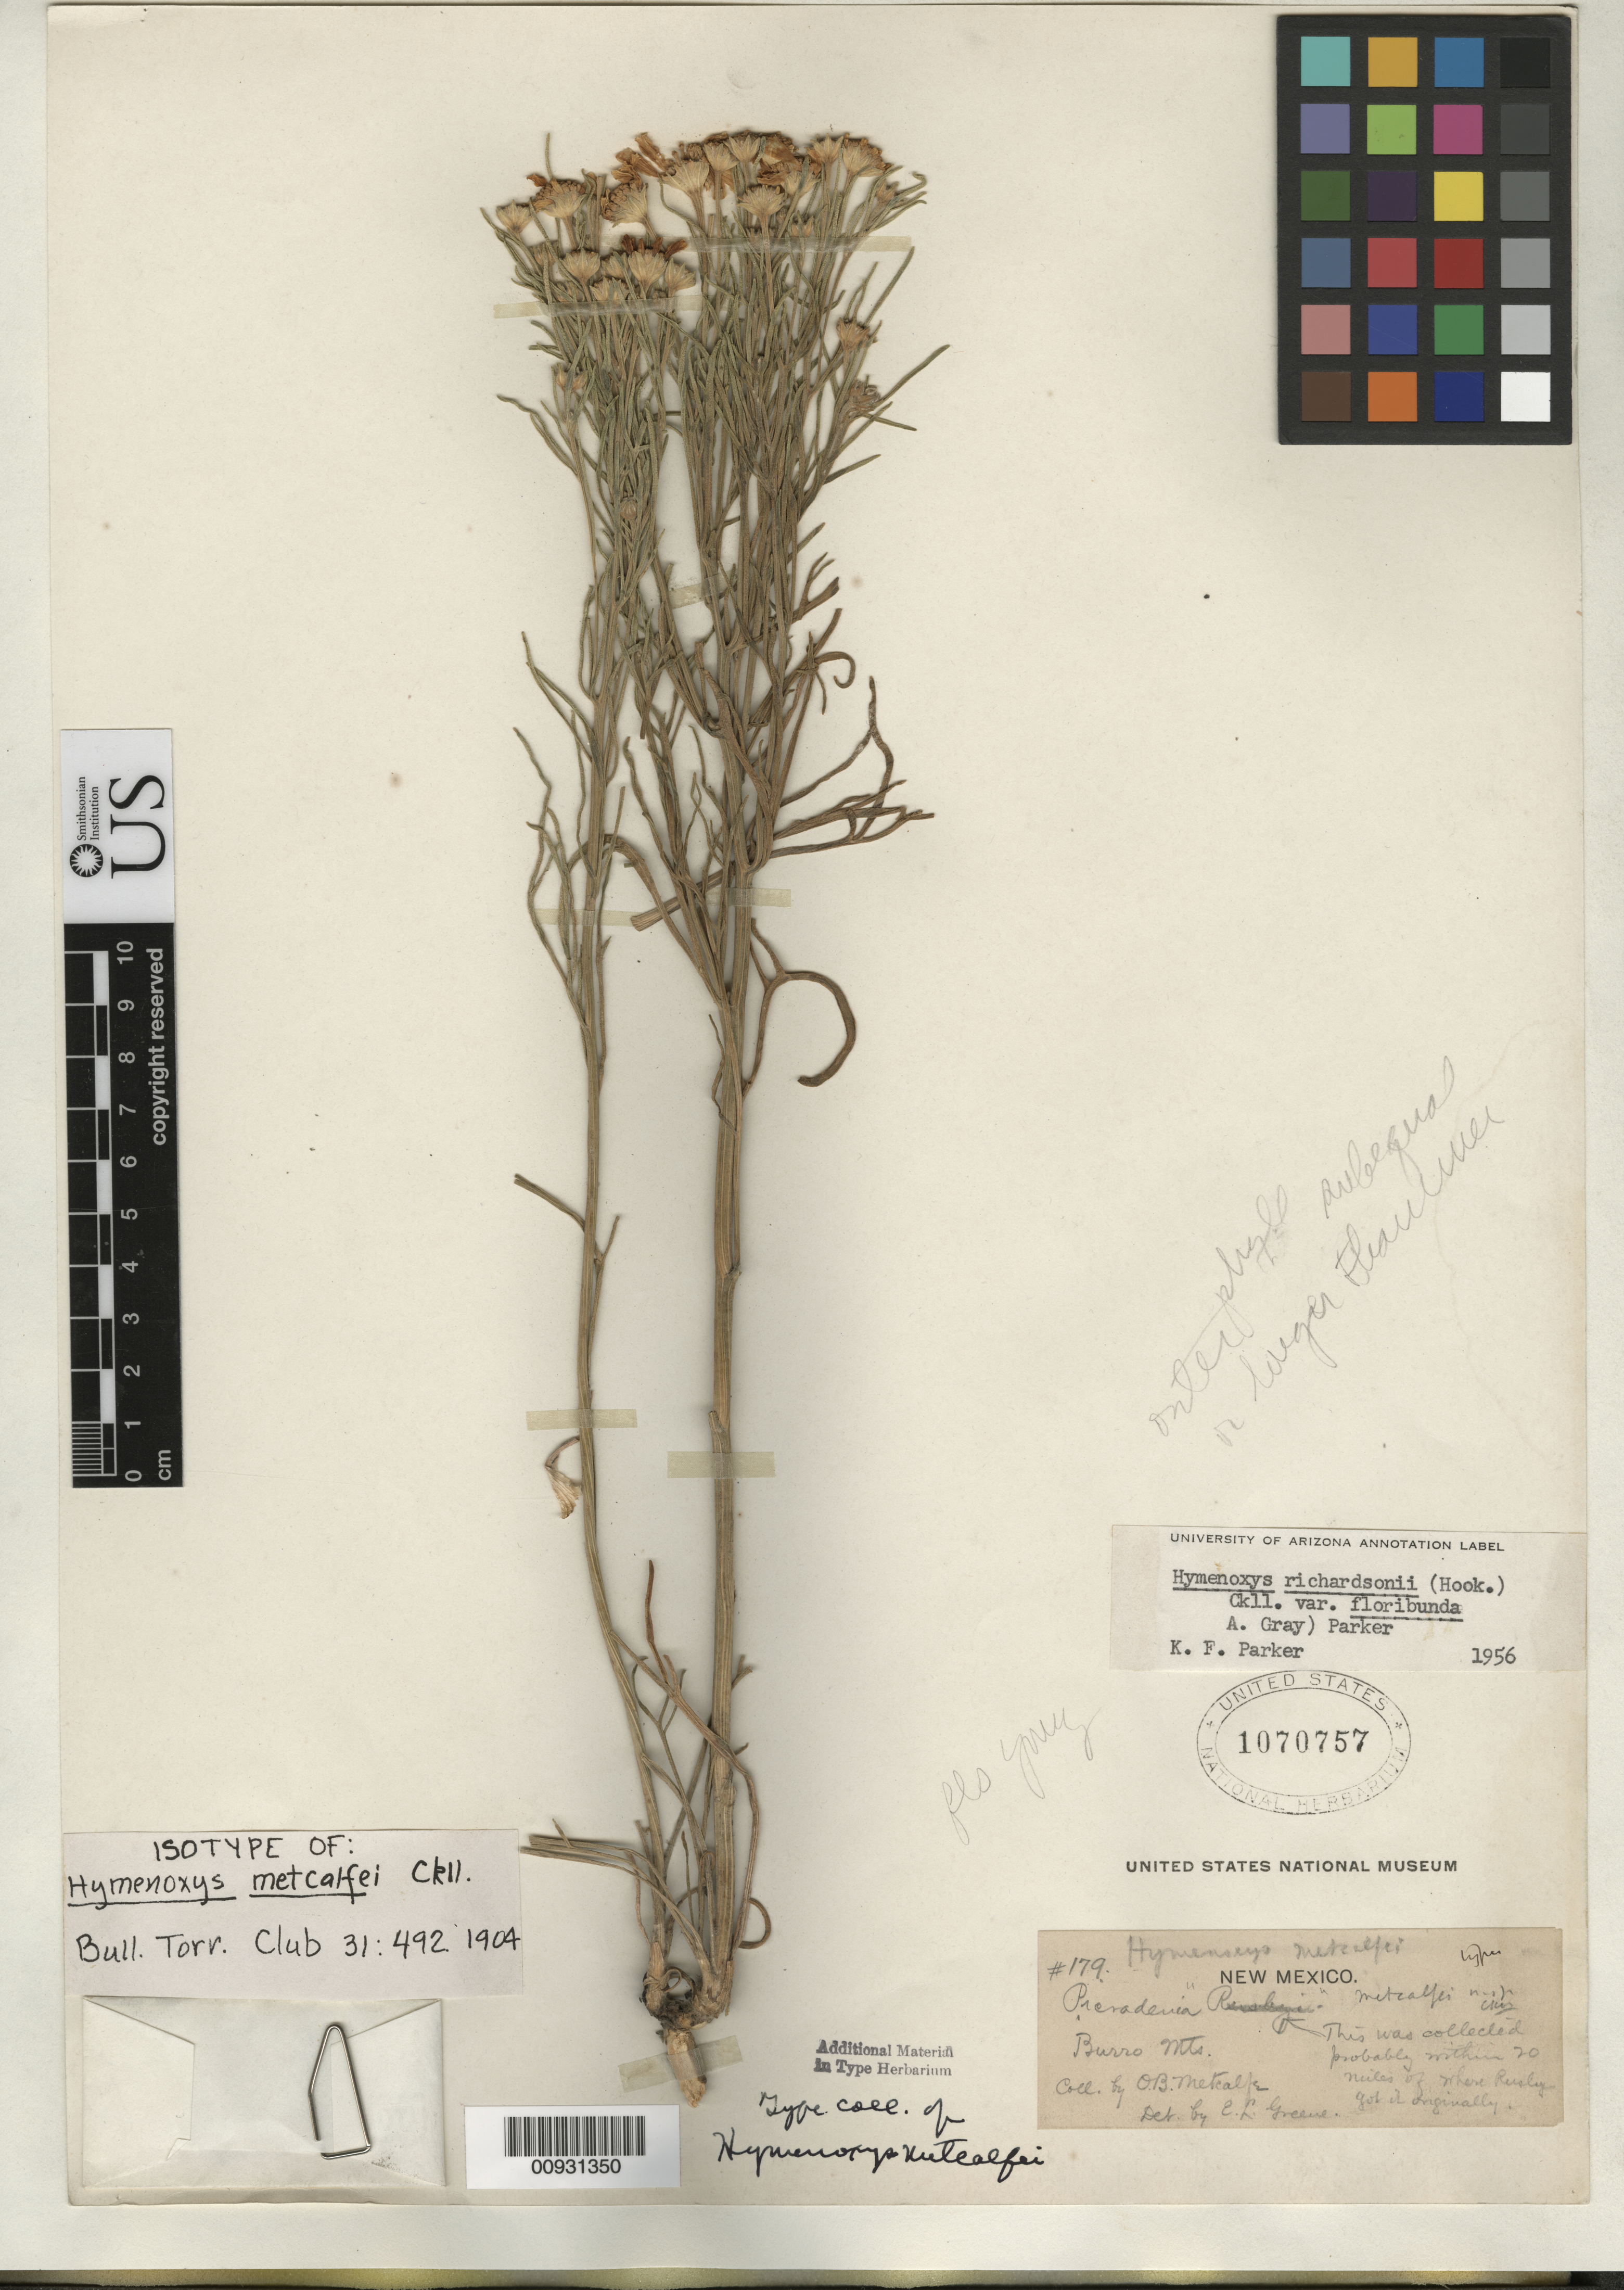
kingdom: Plantae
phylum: Tracheophyta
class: Magnoliopsida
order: Asterales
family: Asteraceae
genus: Hymenoxys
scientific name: Hymenoxys metcalfei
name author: Cockerell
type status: Isotype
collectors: O. B. Metcalfe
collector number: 179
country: United States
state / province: New Mexico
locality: Burro Mts.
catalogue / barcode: US 1070757